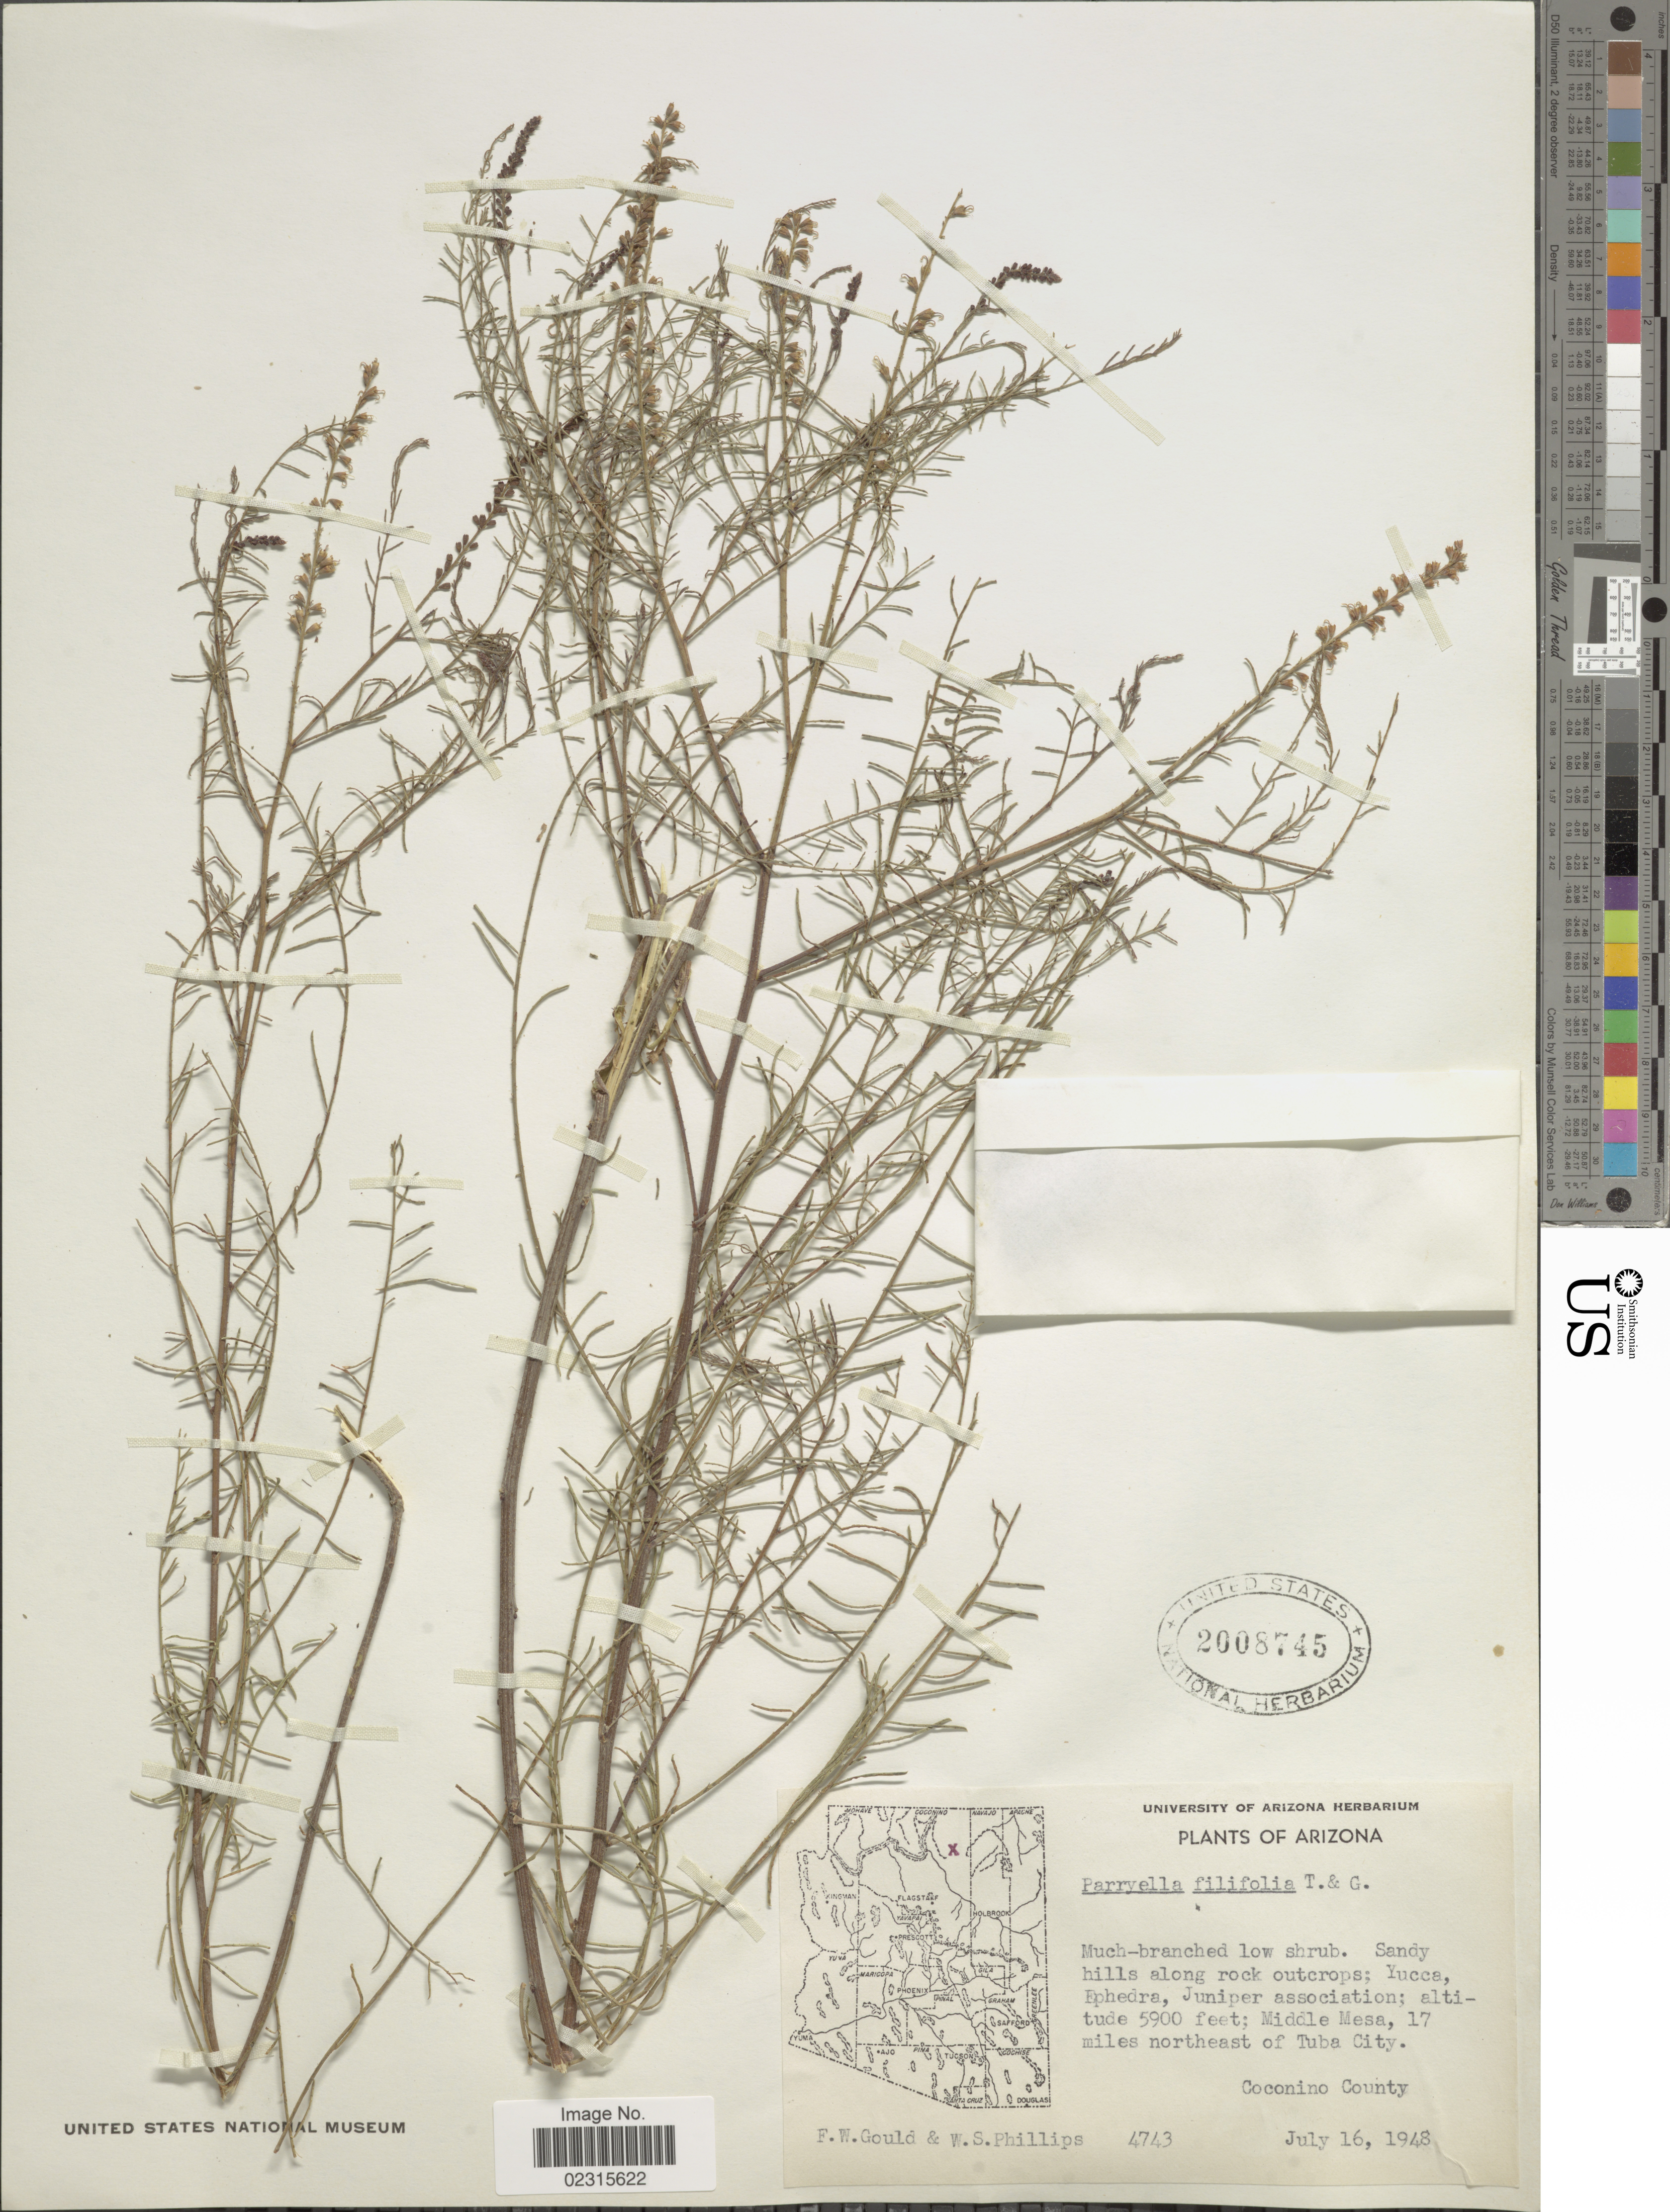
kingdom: Plantae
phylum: Tracheophyta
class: Magnoliopsida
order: Fabales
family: Fabaceae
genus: Parryella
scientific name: Parryella filifolia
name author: Torr. & A. Gray ex A. Gray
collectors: F. W. Gould & W. S. Phillips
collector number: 4743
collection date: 1948-07-16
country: United States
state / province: Arizona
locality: Middle Sea, 17 miles northeast of Tuba City, Coconino County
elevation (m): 1798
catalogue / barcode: US 2008745